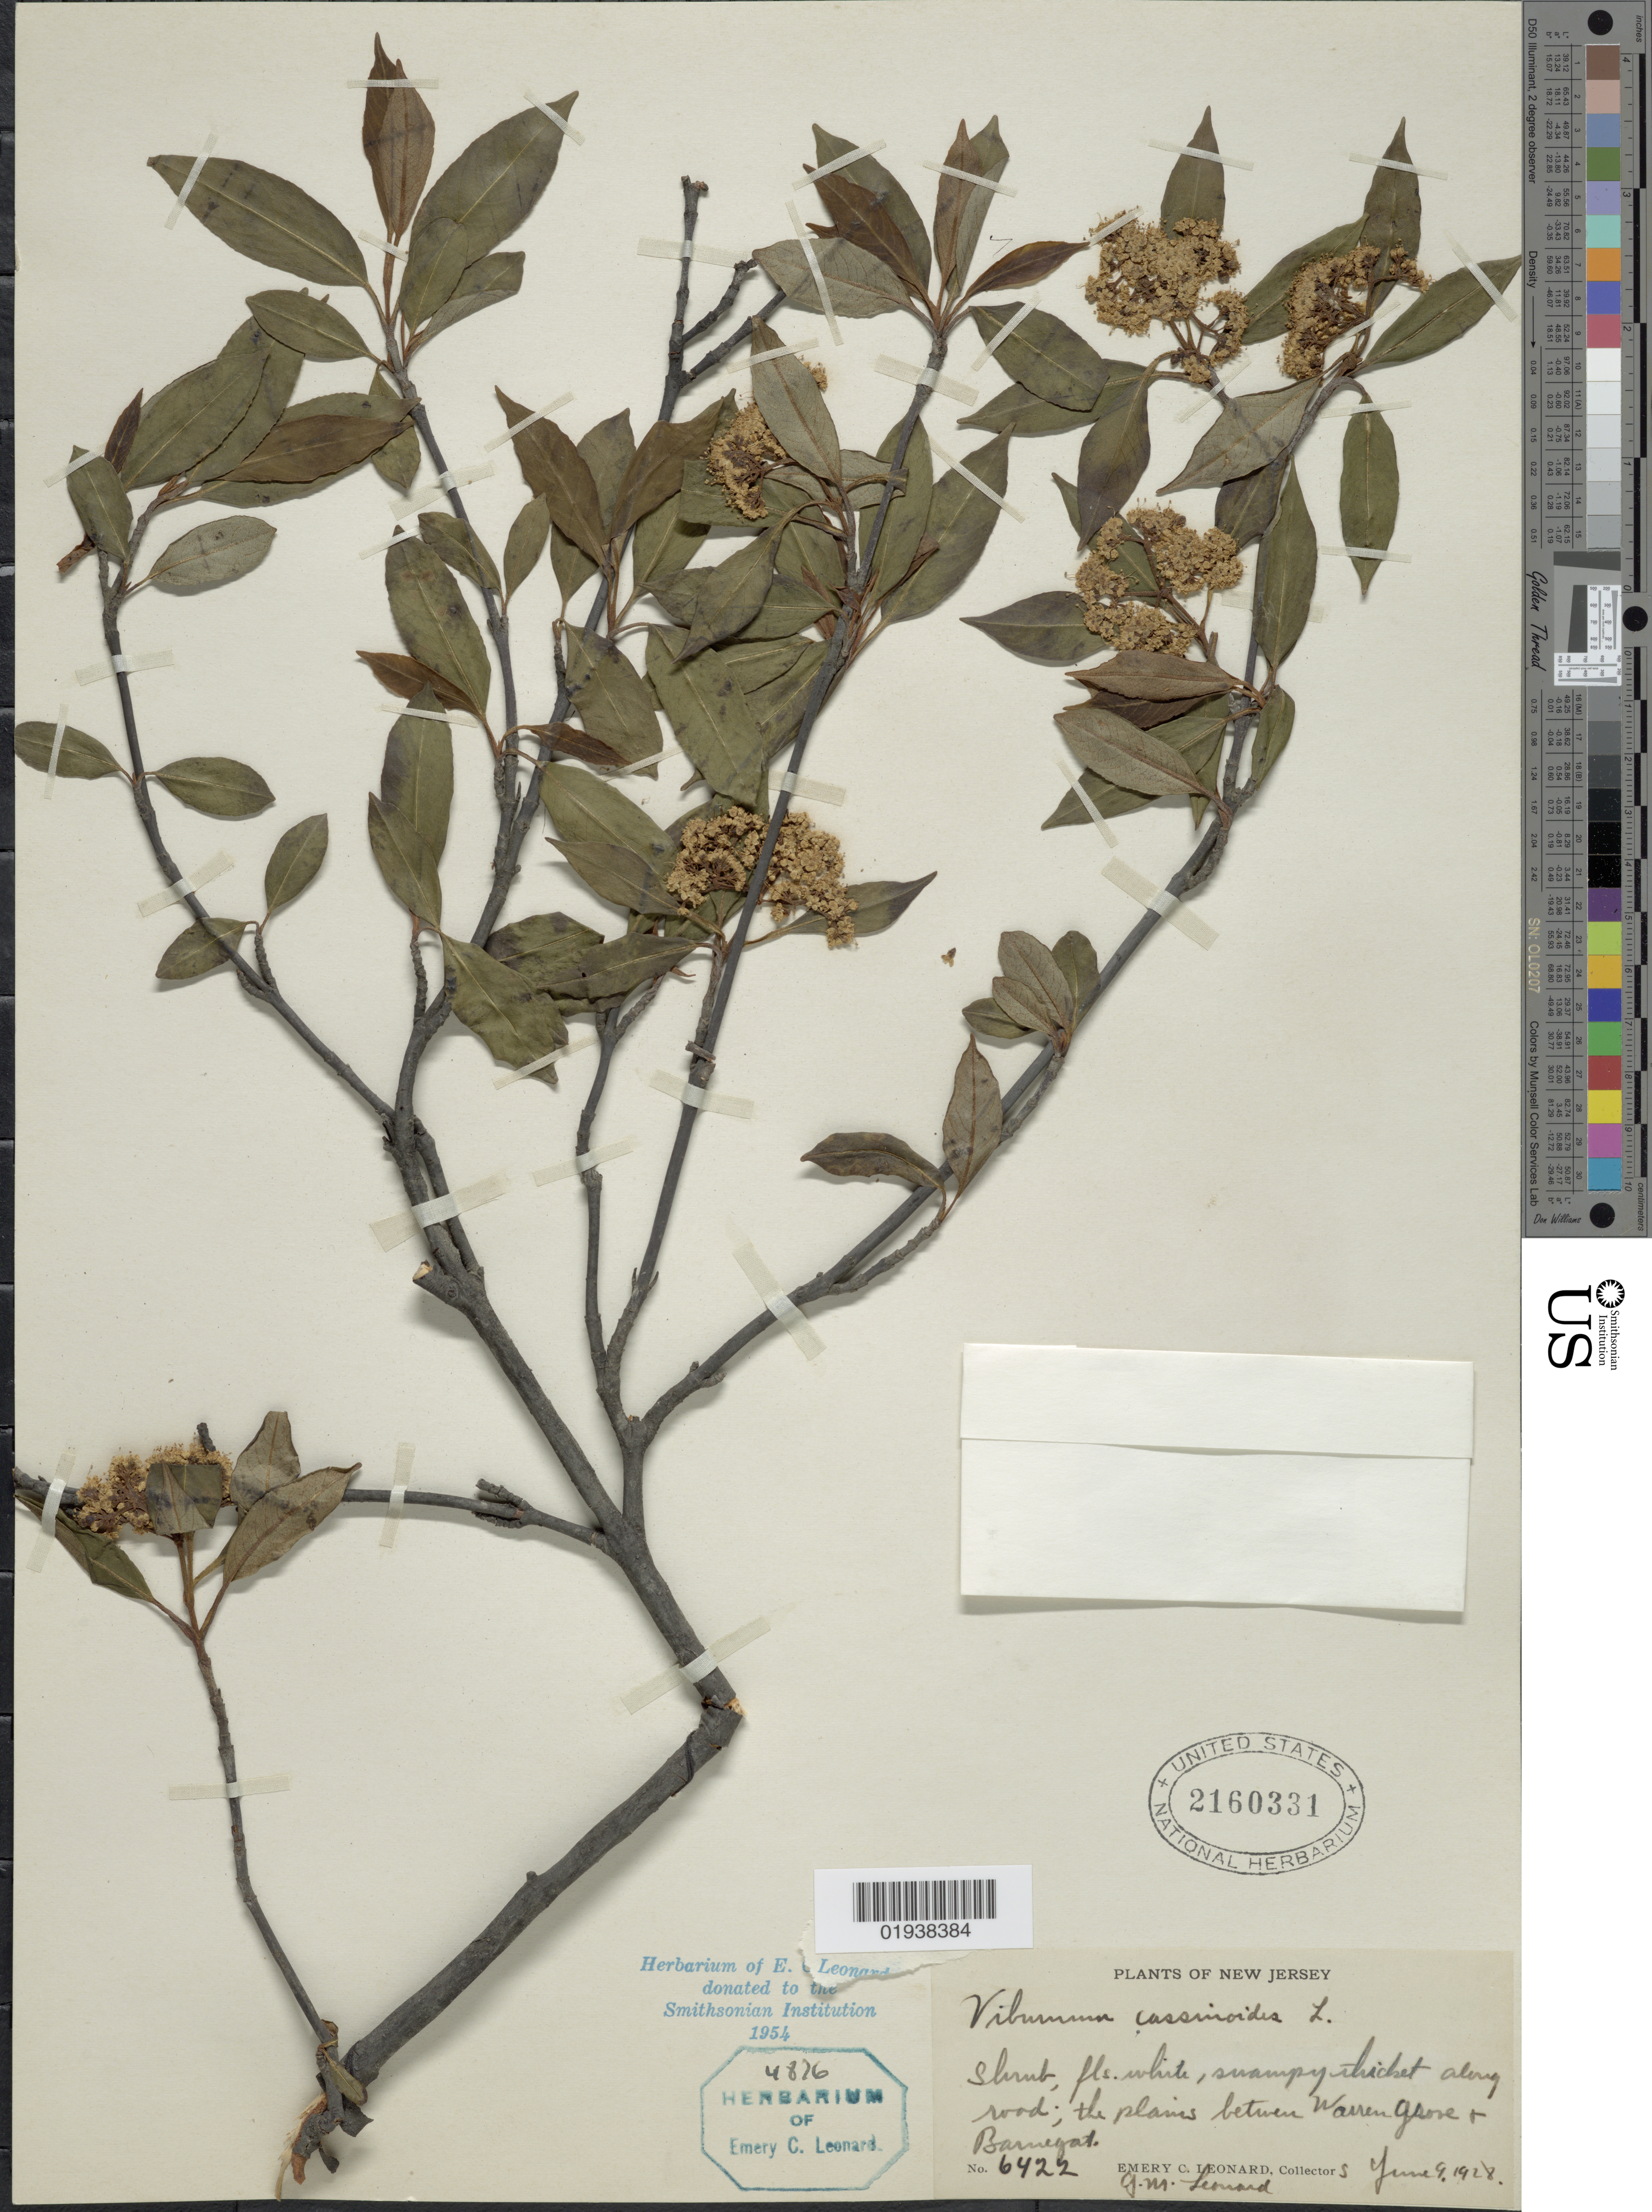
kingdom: Plantae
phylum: Tracheophyta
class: Magnoliopsida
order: Dipsacales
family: Viburnaceae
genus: Viburnum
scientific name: Viburnum cassinoides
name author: L.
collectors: E. C. Leonard & G. M. Leonard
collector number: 6422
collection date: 1928-06-09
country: United States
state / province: New Jersey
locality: The plains between Warren Grove + Barnegat.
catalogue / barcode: US 2160331